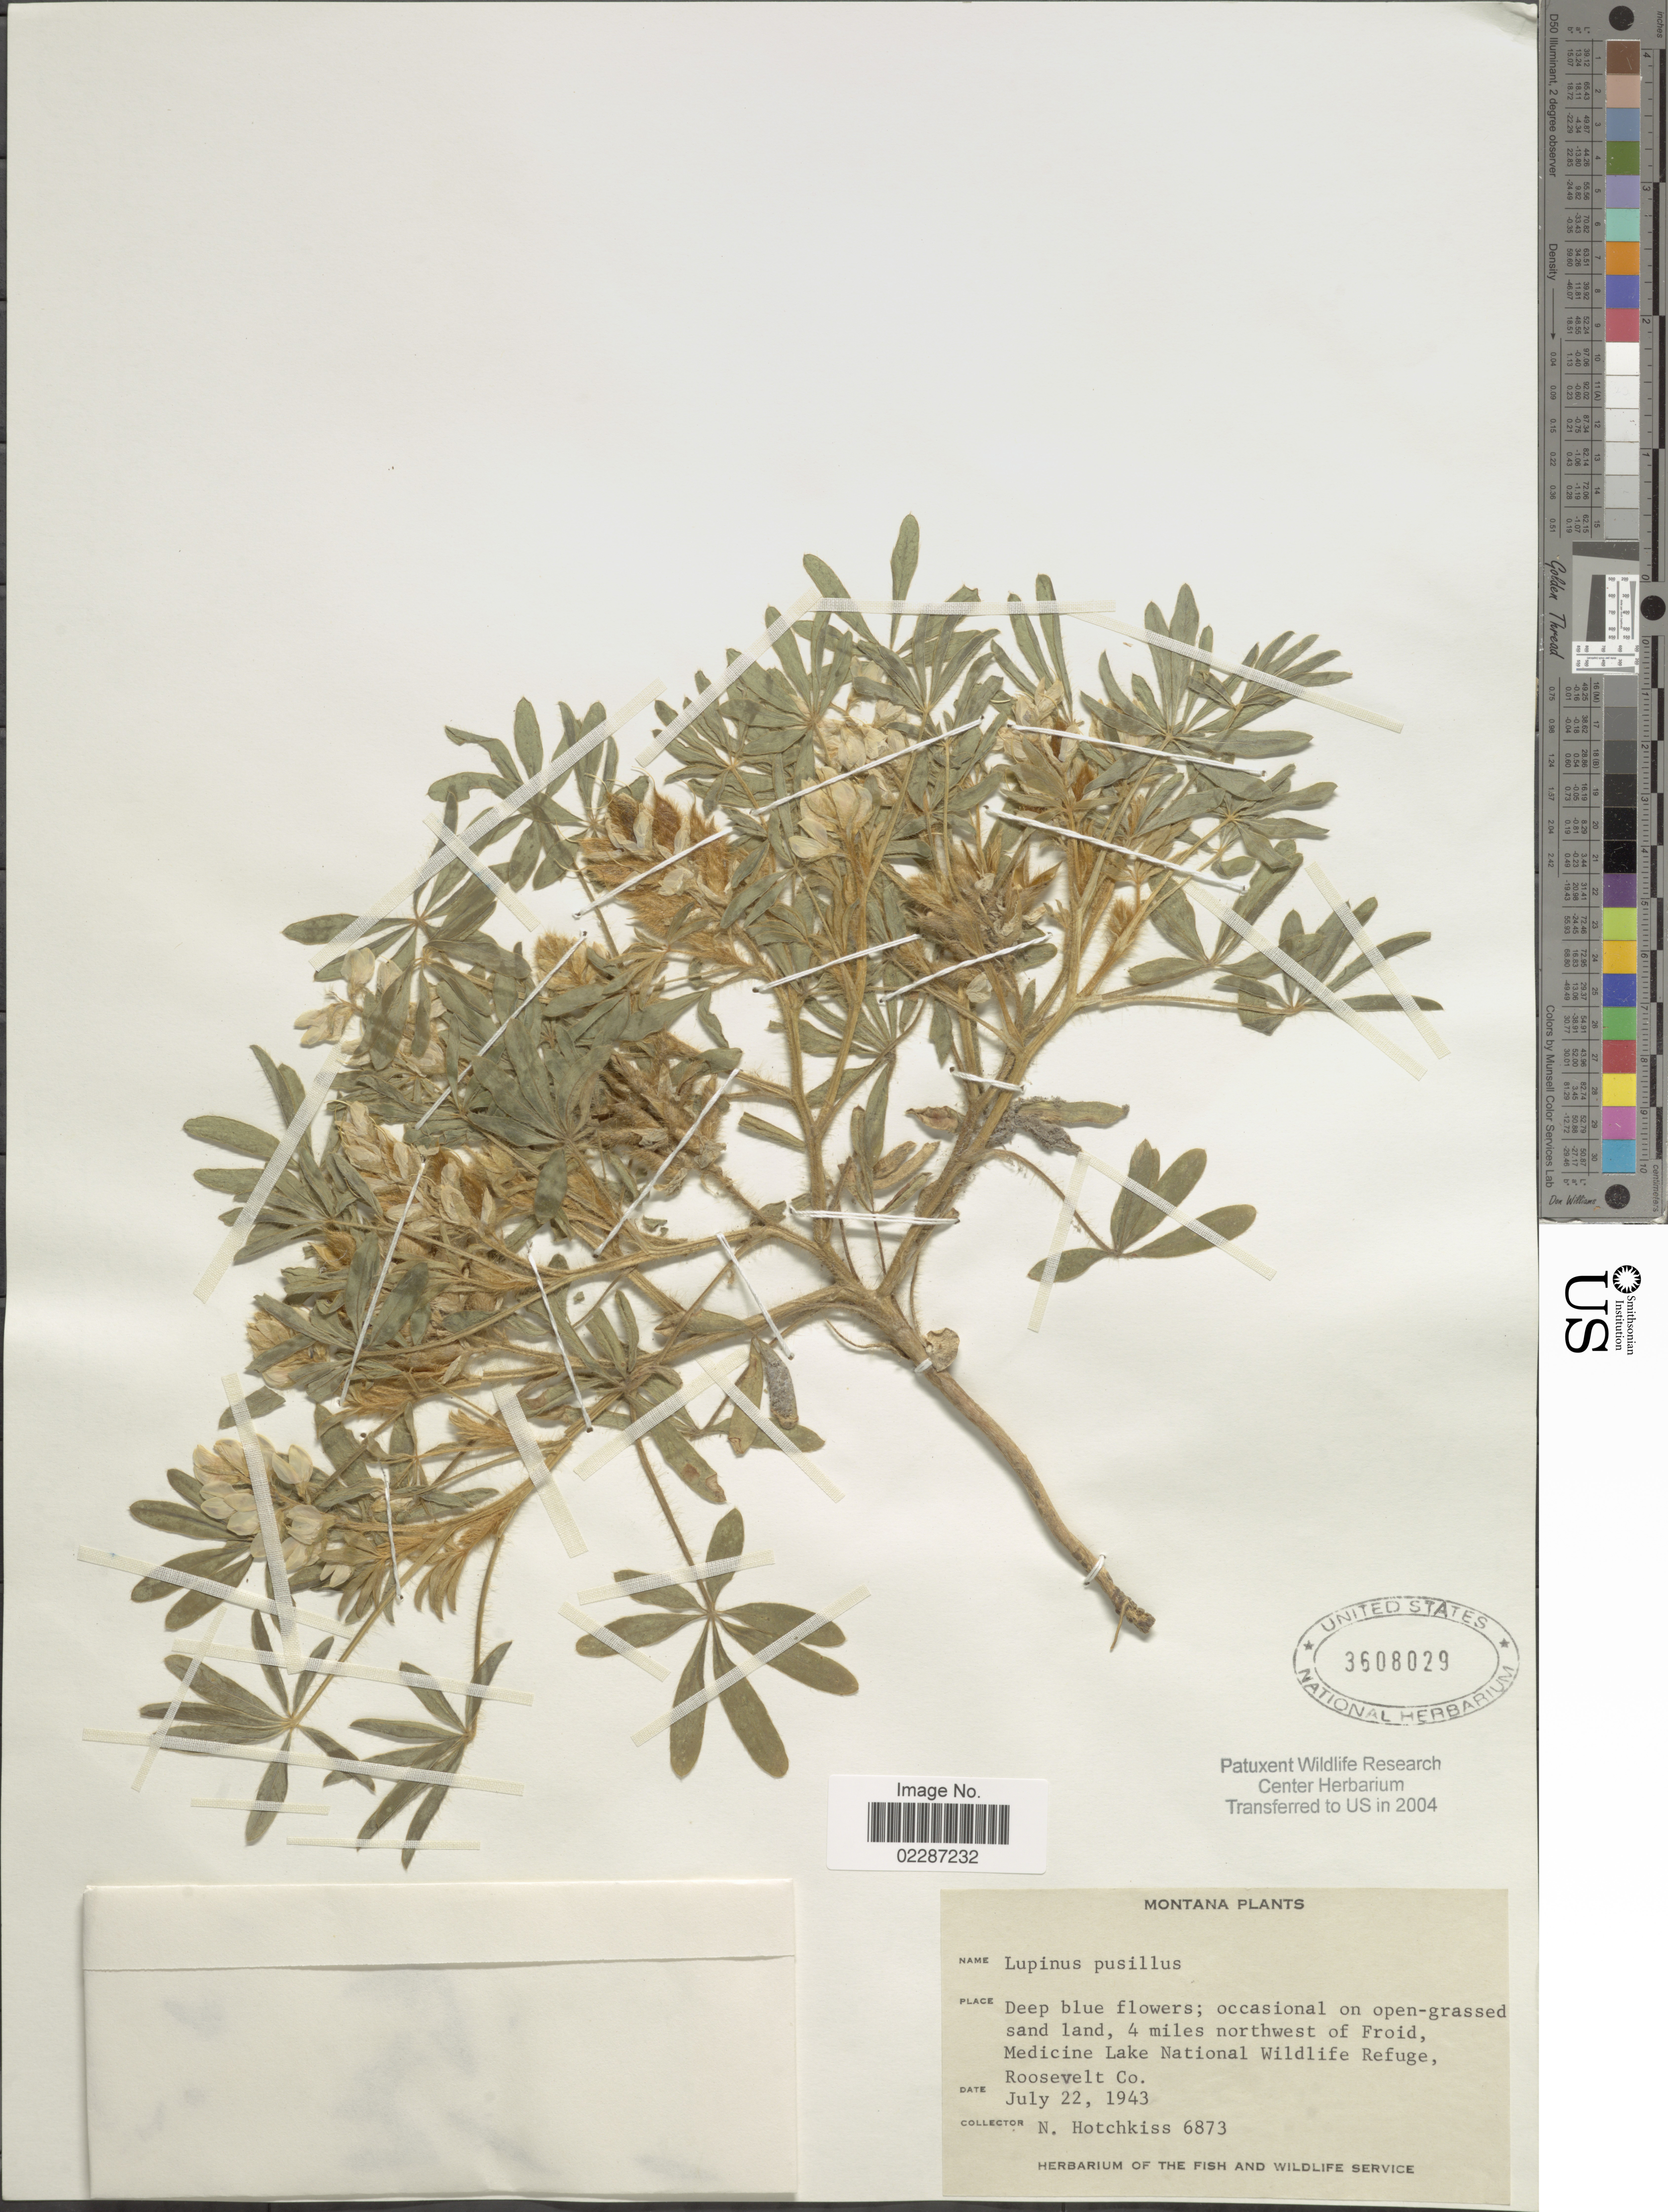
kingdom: Plantae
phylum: Tracheophyta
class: Magnoliopsida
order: Fabales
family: Fabaceae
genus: Lupinus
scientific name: Lupinus pusillus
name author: Pursh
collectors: N. Hotchkiss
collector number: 6873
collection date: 1943-07-22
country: United States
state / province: Montana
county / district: Roosevelt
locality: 4 miles NW of Froid, Medicine Lake National Wildlife Refuge.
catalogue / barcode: US 3608029